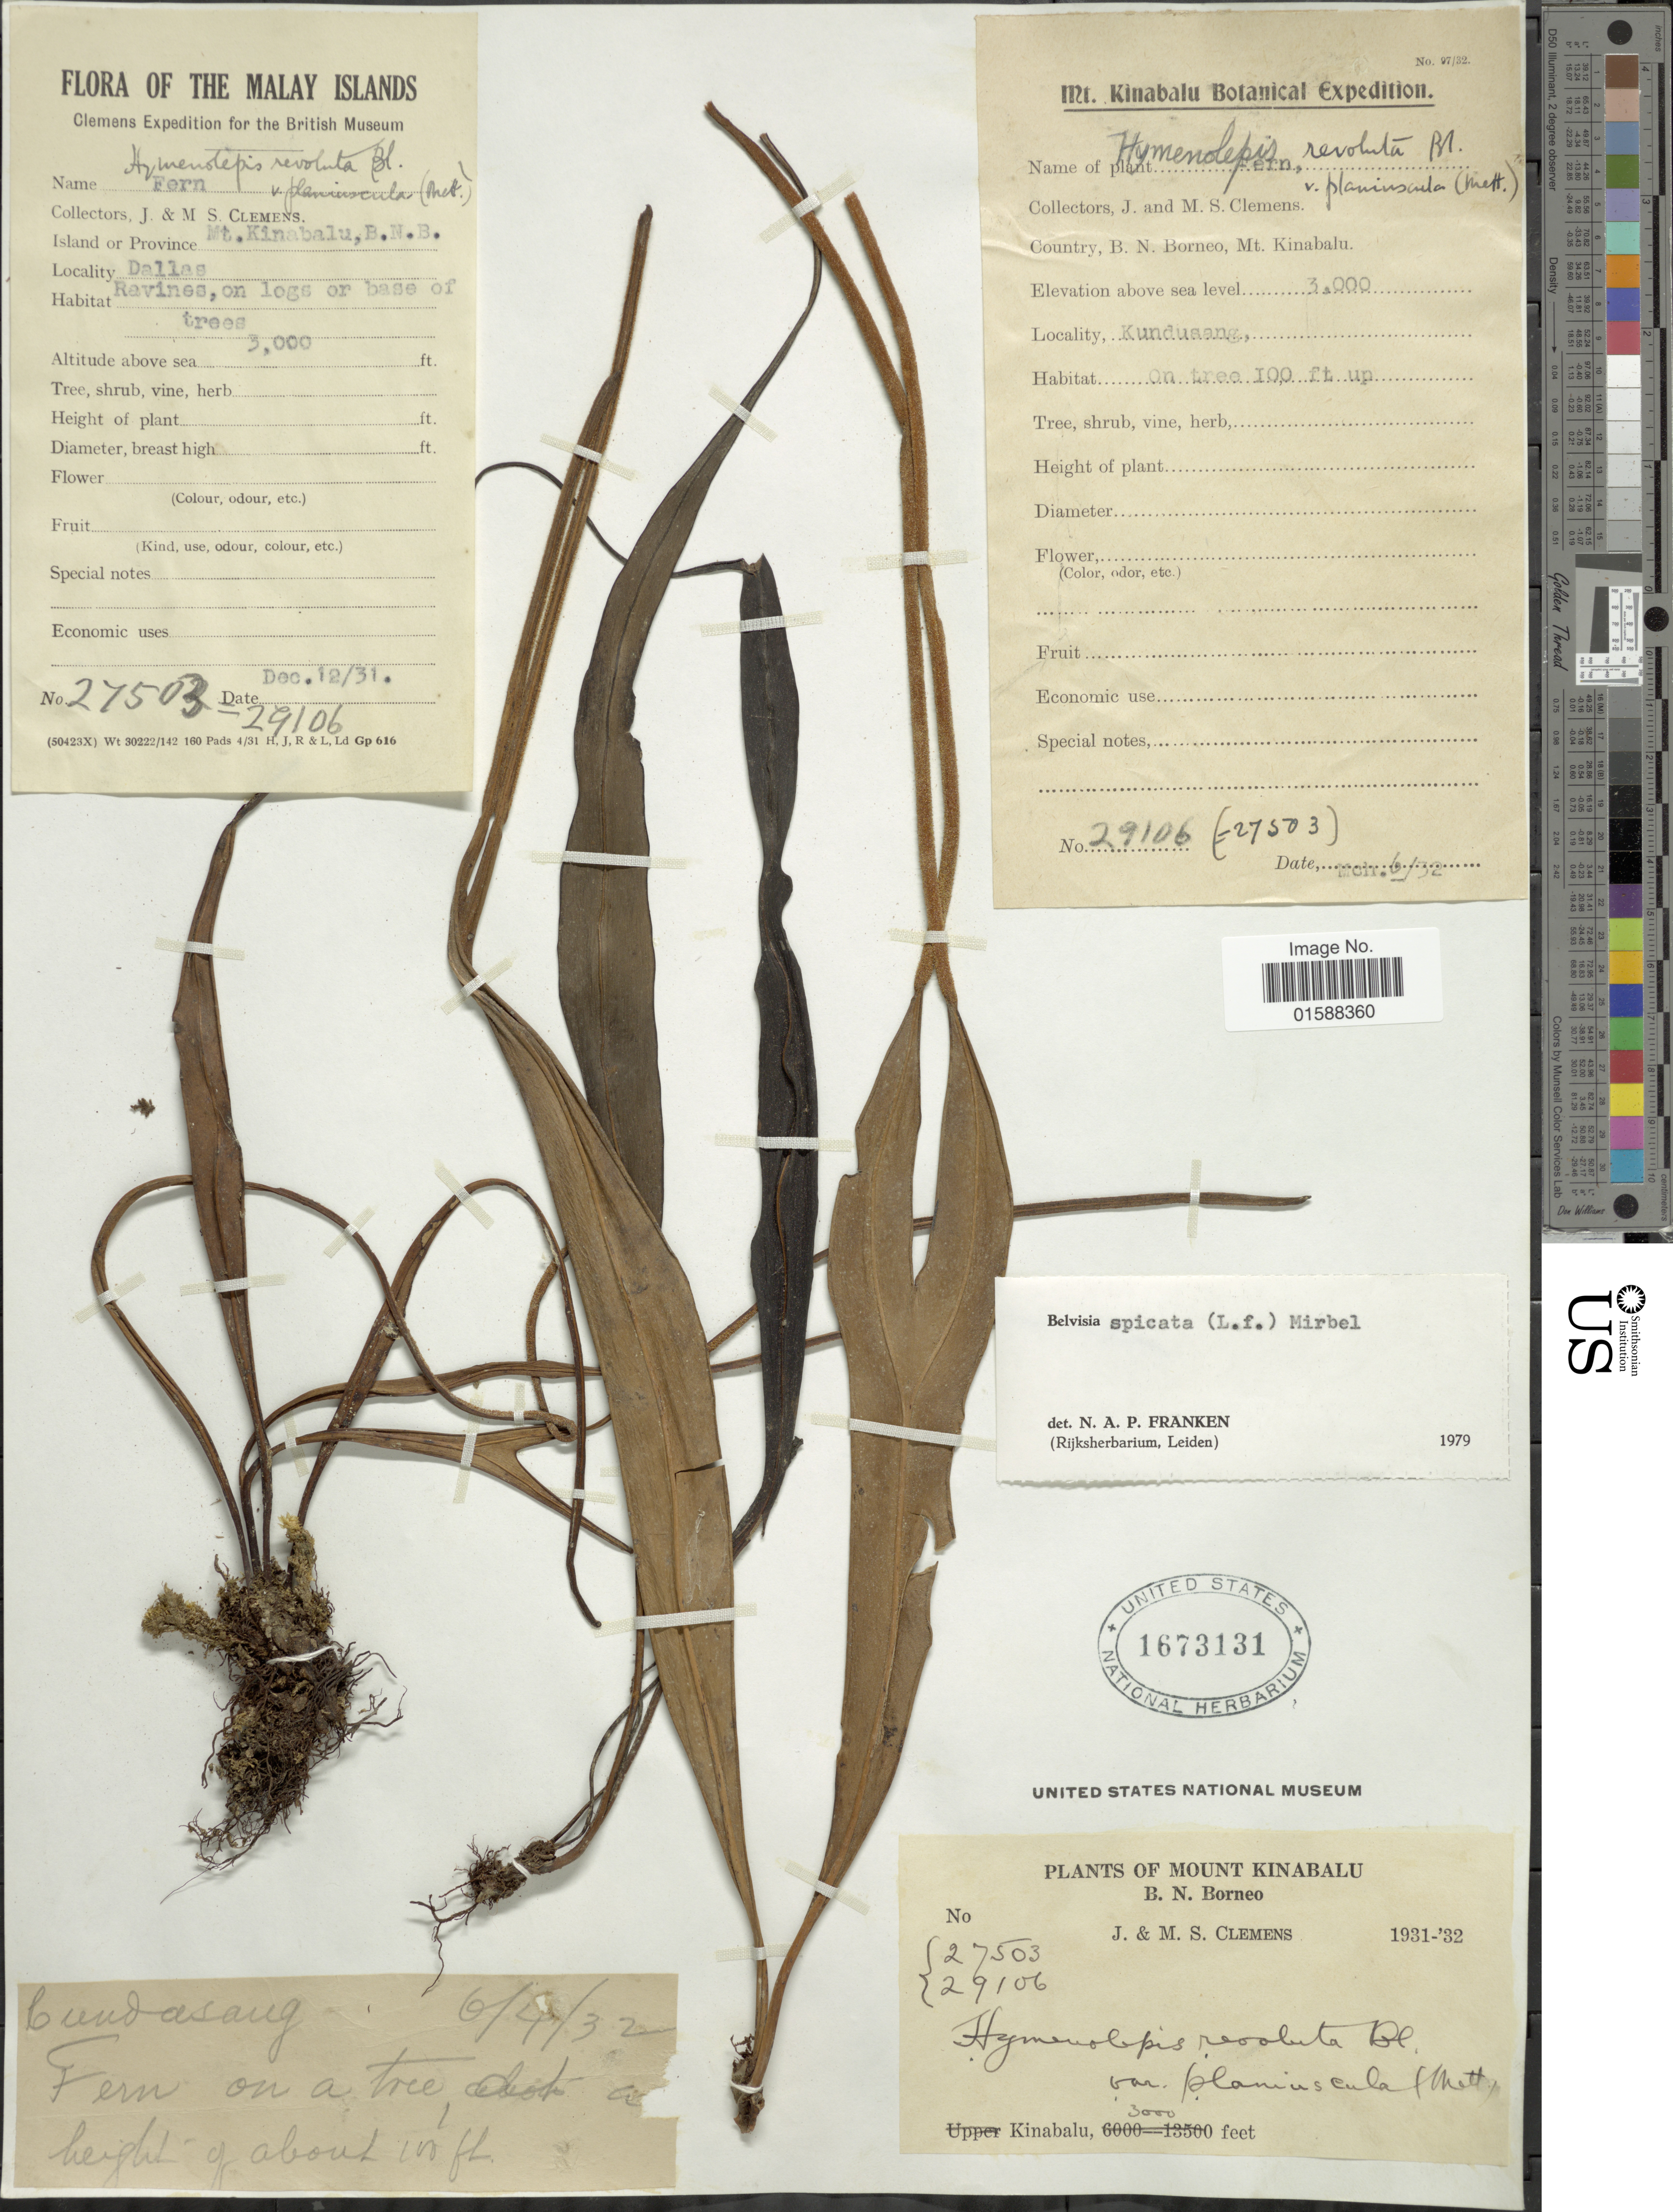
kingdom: Plantae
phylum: Tracheophyta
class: Polypodiopsida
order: Polypodiales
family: Polypodiaceae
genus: Lepisorus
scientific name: Lepisorus spicatus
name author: (L. f.) Li S. Wang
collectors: J. Clemens & M. S. Clemens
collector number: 27503/29106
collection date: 1931-12-12/1932-03-06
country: Malaysia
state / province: Sabah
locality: Malay Islands. Mount Kinabalu. B. N. Borneo Dallas. Ravines, on ledge or base of trees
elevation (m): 914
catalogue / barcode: US 1673131